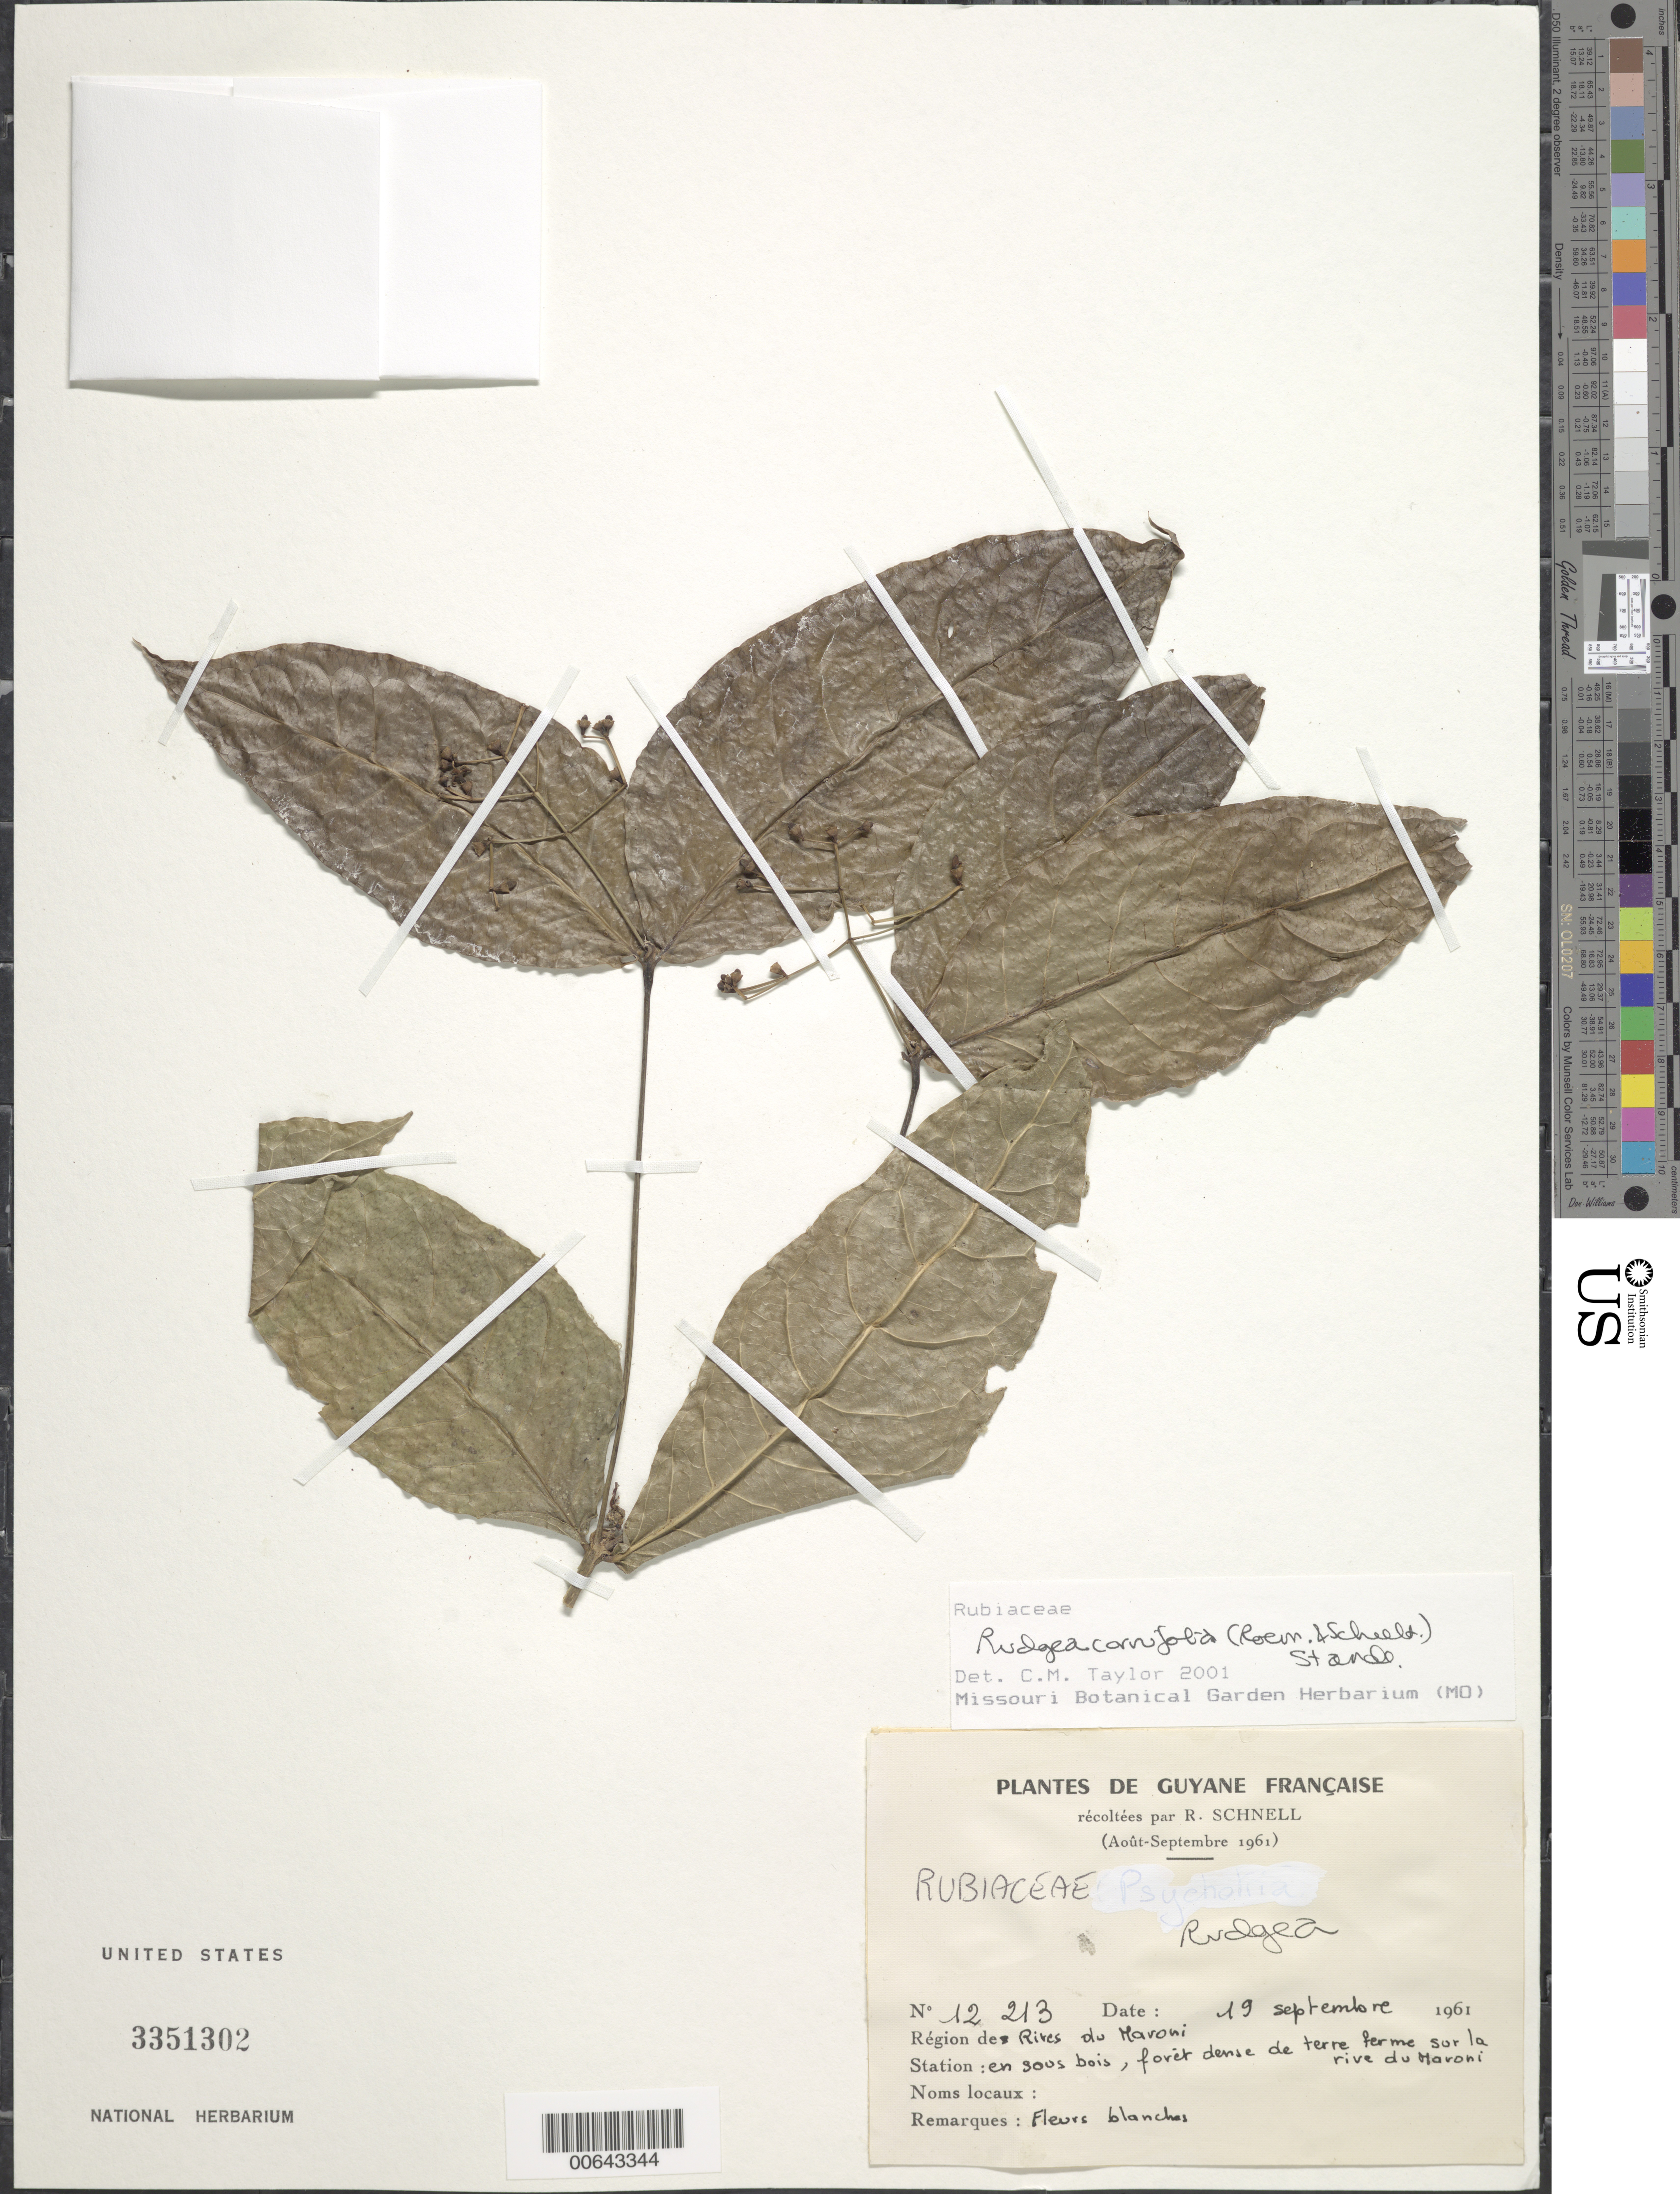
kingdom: Plantae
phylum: Tracheophyta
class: Magnoliopsida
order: Gentianales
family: Rubiaceae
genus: Rudgea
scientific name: Rudgea cornifolia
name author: (Kunth) Standl.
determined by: Taylor, Charlotte M.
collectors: R. A. Schnell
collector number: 12213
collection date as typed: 19-Sep-61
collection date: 1961-09-19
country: French Guiana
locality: Marouini R.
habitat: Dense forest on terra firma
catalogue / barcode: US 3351302